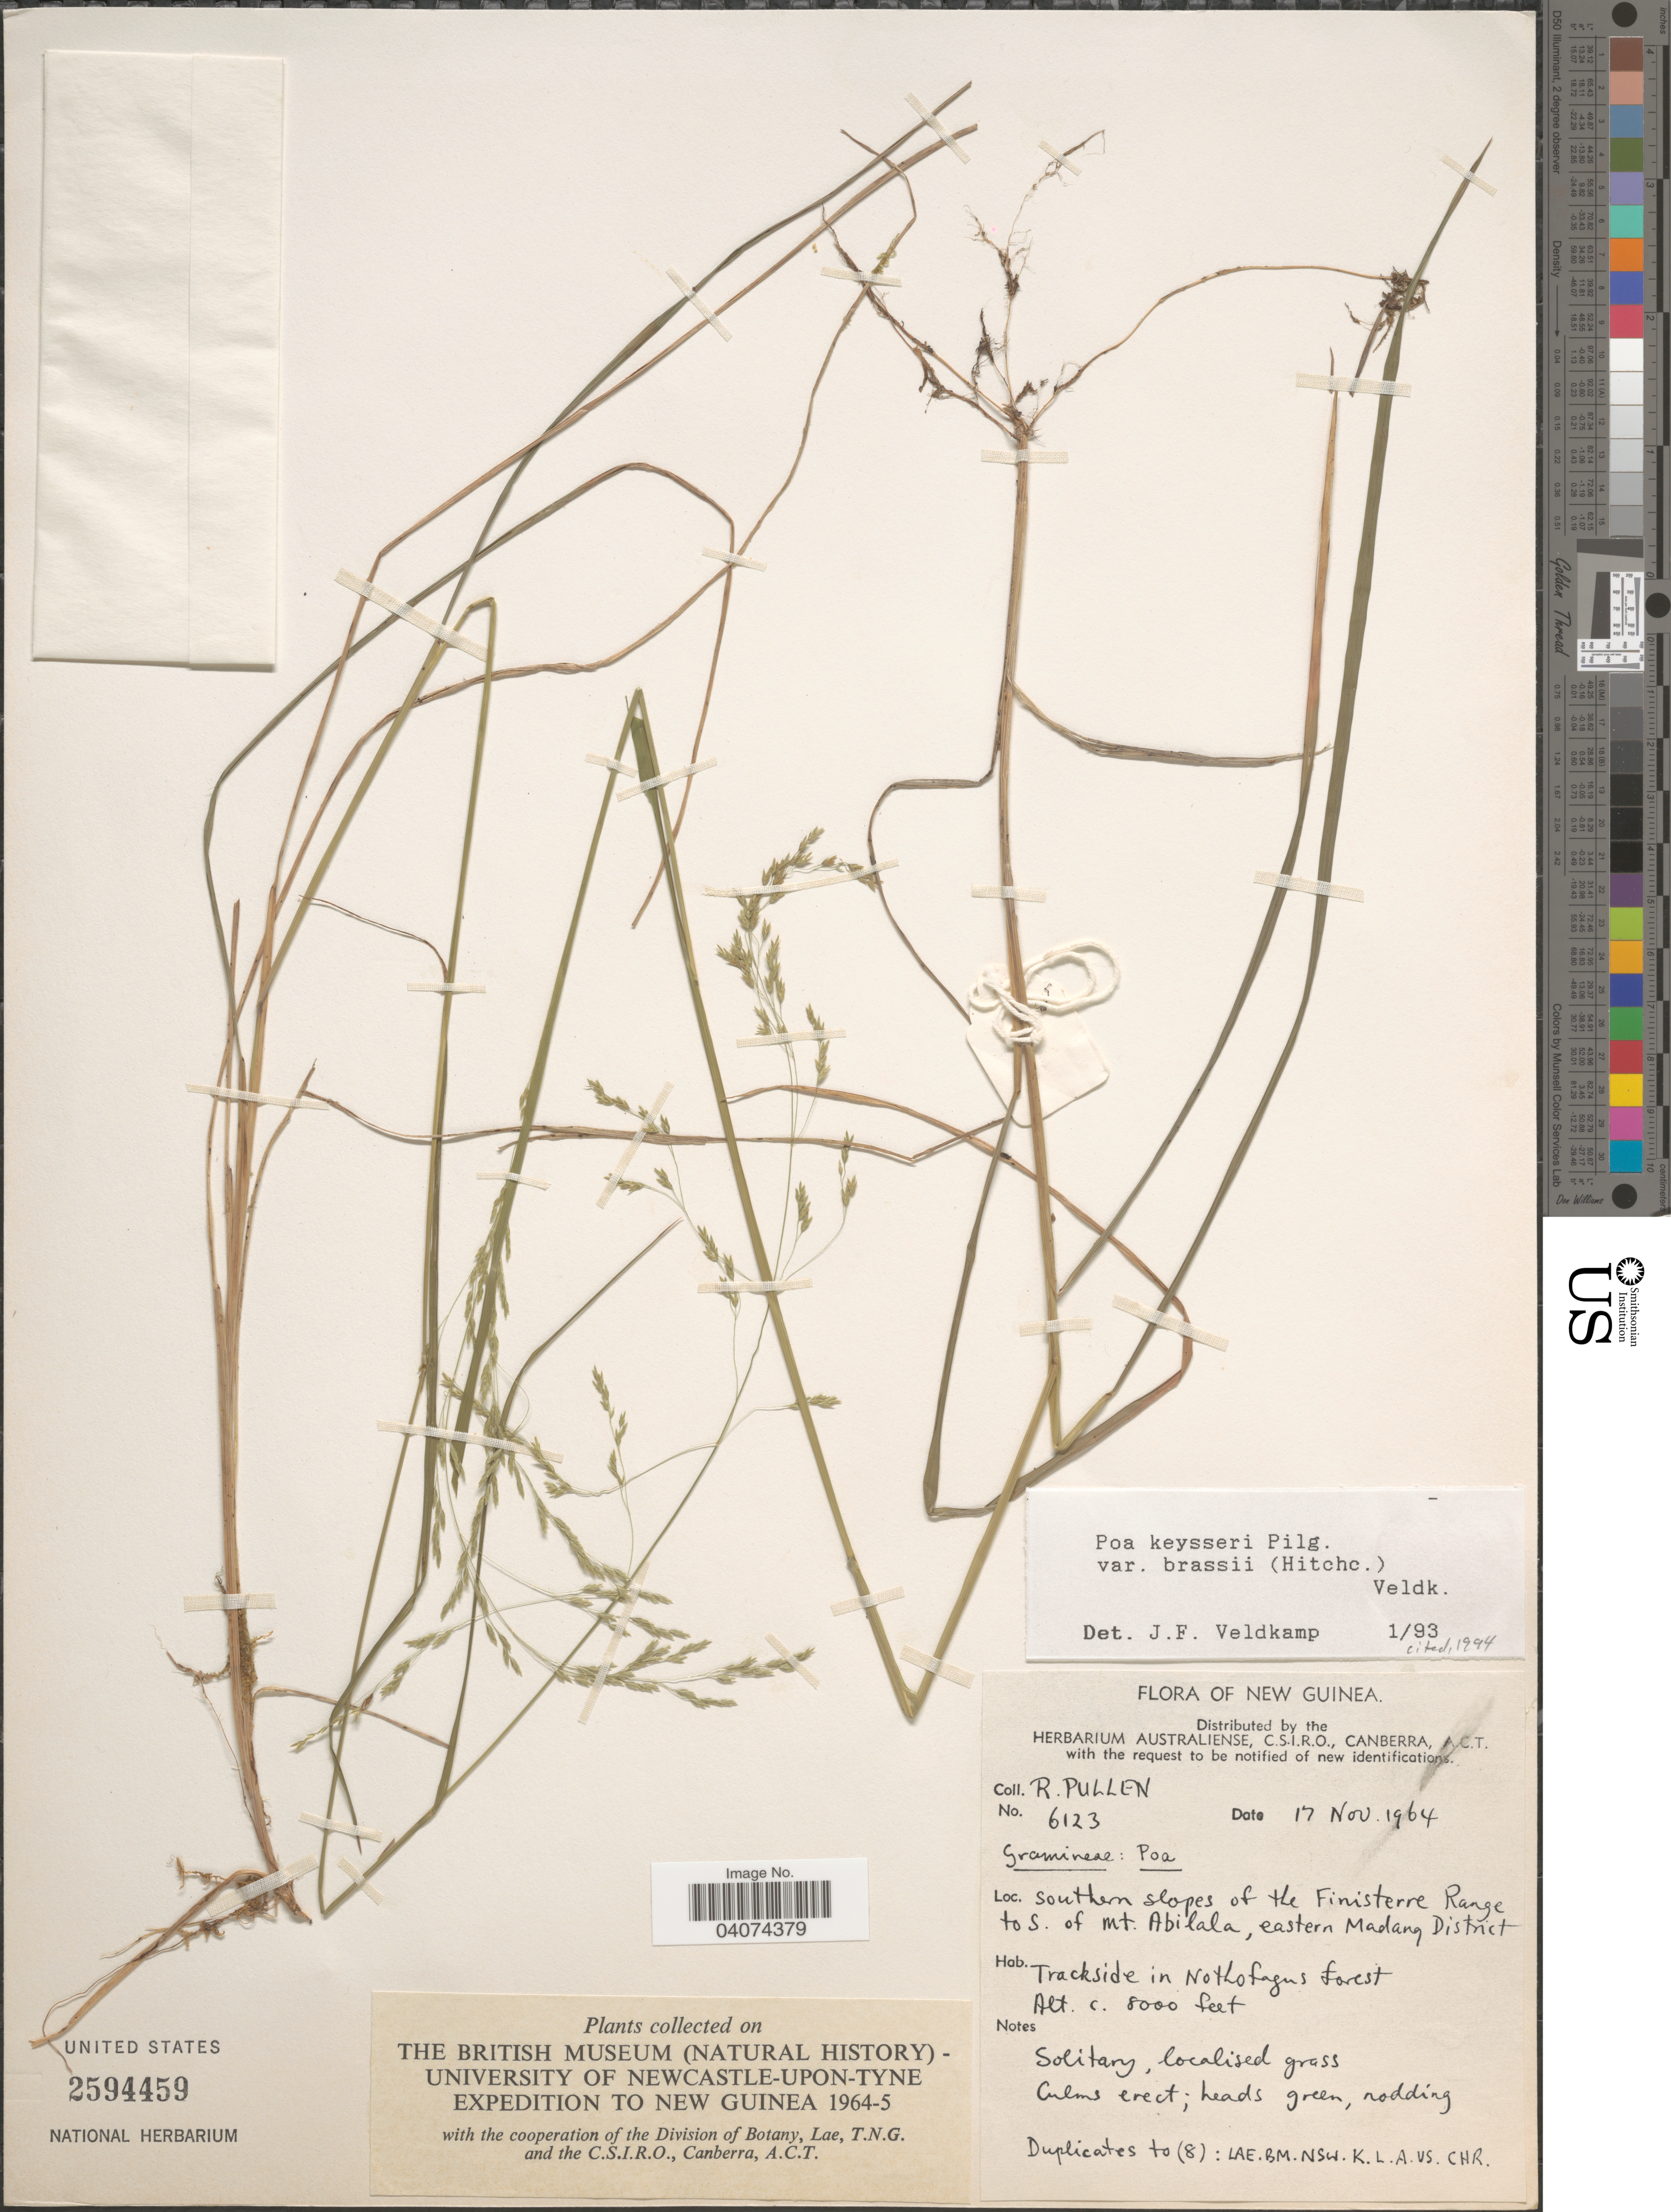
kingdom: Plantae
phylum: Tracheophyta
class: Liliopsida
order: Poales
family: Poaceae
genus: Poa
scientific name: Poa keysseri subsp. brassii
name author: (Hitchc.) Veldkamp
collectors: R. Pullen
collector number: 6123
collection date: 1964-11-17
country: Papua New Guinea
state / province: Madang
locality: The British Museum (Natural History) - University of Newcastle-Upon-Tyne Expedition to New Guinea 1964-5.New Guinea. Southern slopes of the Finisterre Range to S. of Mt. Abilala, eastern Madang District. Trackside of Nothofagus forest.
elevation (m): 2438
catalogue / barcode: US 2594459